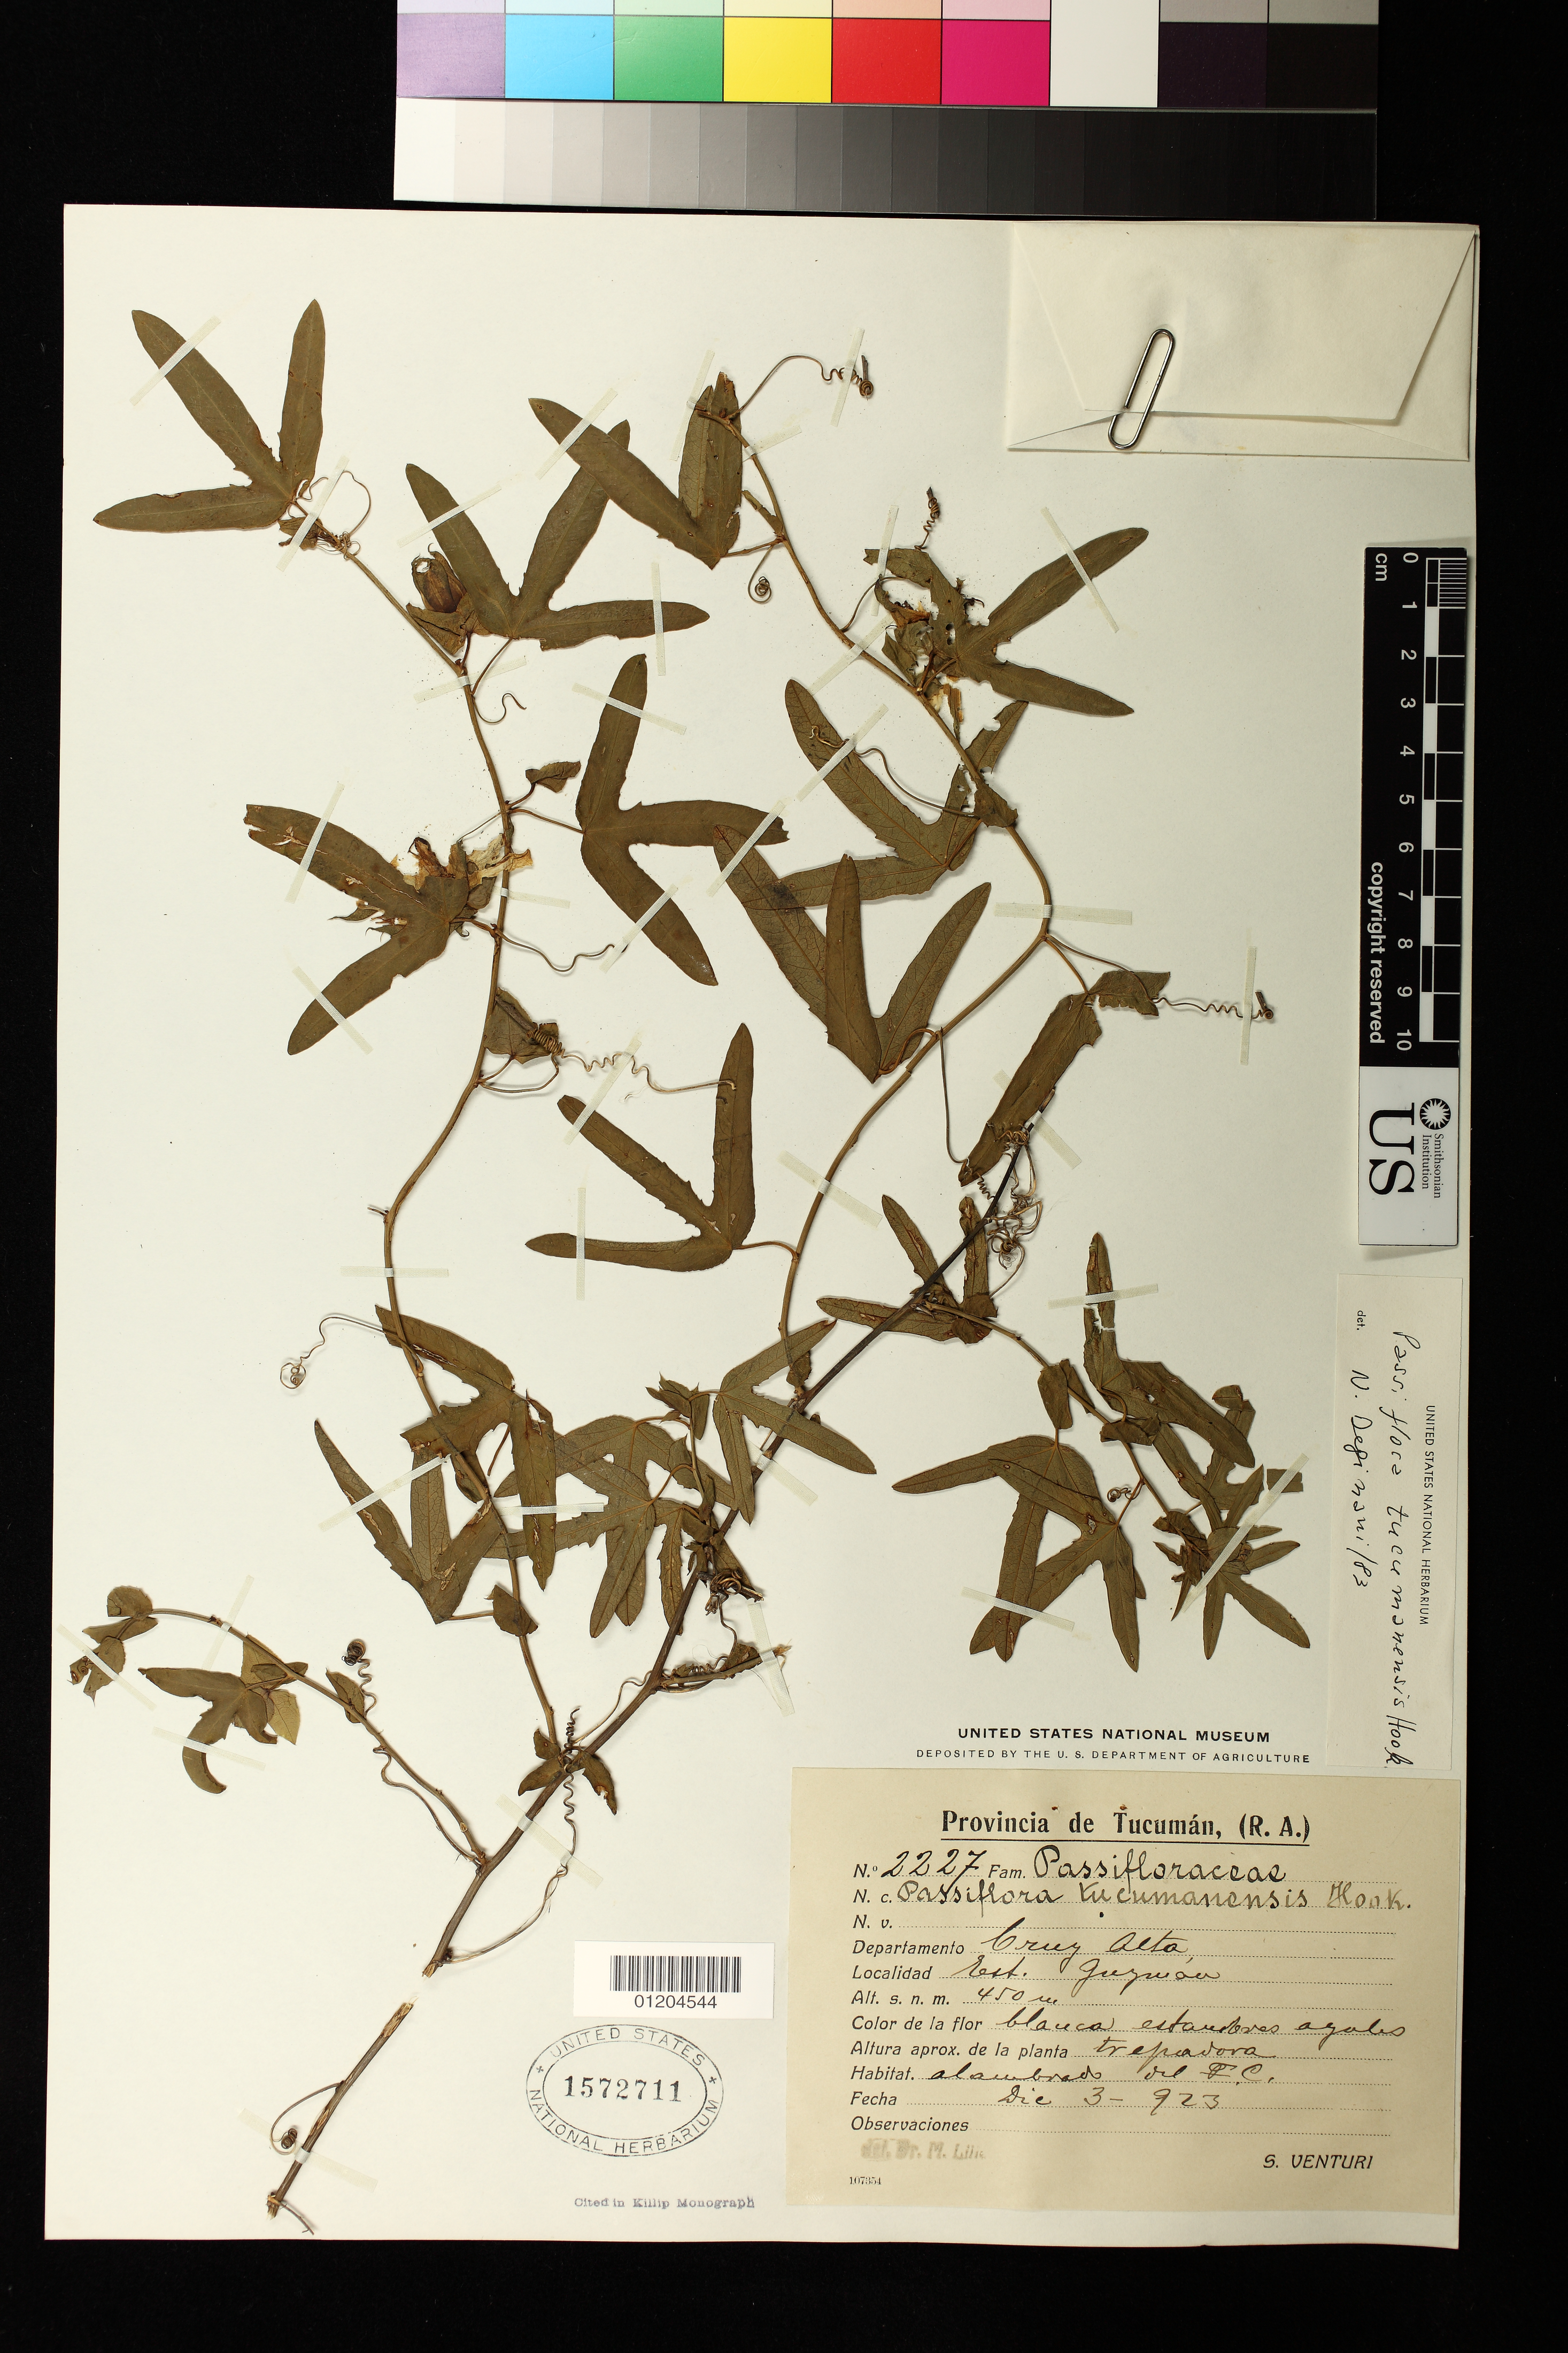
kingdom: Plantae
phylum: Tracheophyta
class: Magnoliopsida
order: Malpighiales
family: Passifloraceae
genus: Passiflora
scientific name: Passiflora tucumanensis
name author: Hook.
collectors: S. Venturi & M. Lillo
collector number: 2227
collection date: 1923-12-03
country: Argentina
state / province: Cordoba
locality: Cruz Alta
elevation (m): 450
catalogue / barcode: US 1572711